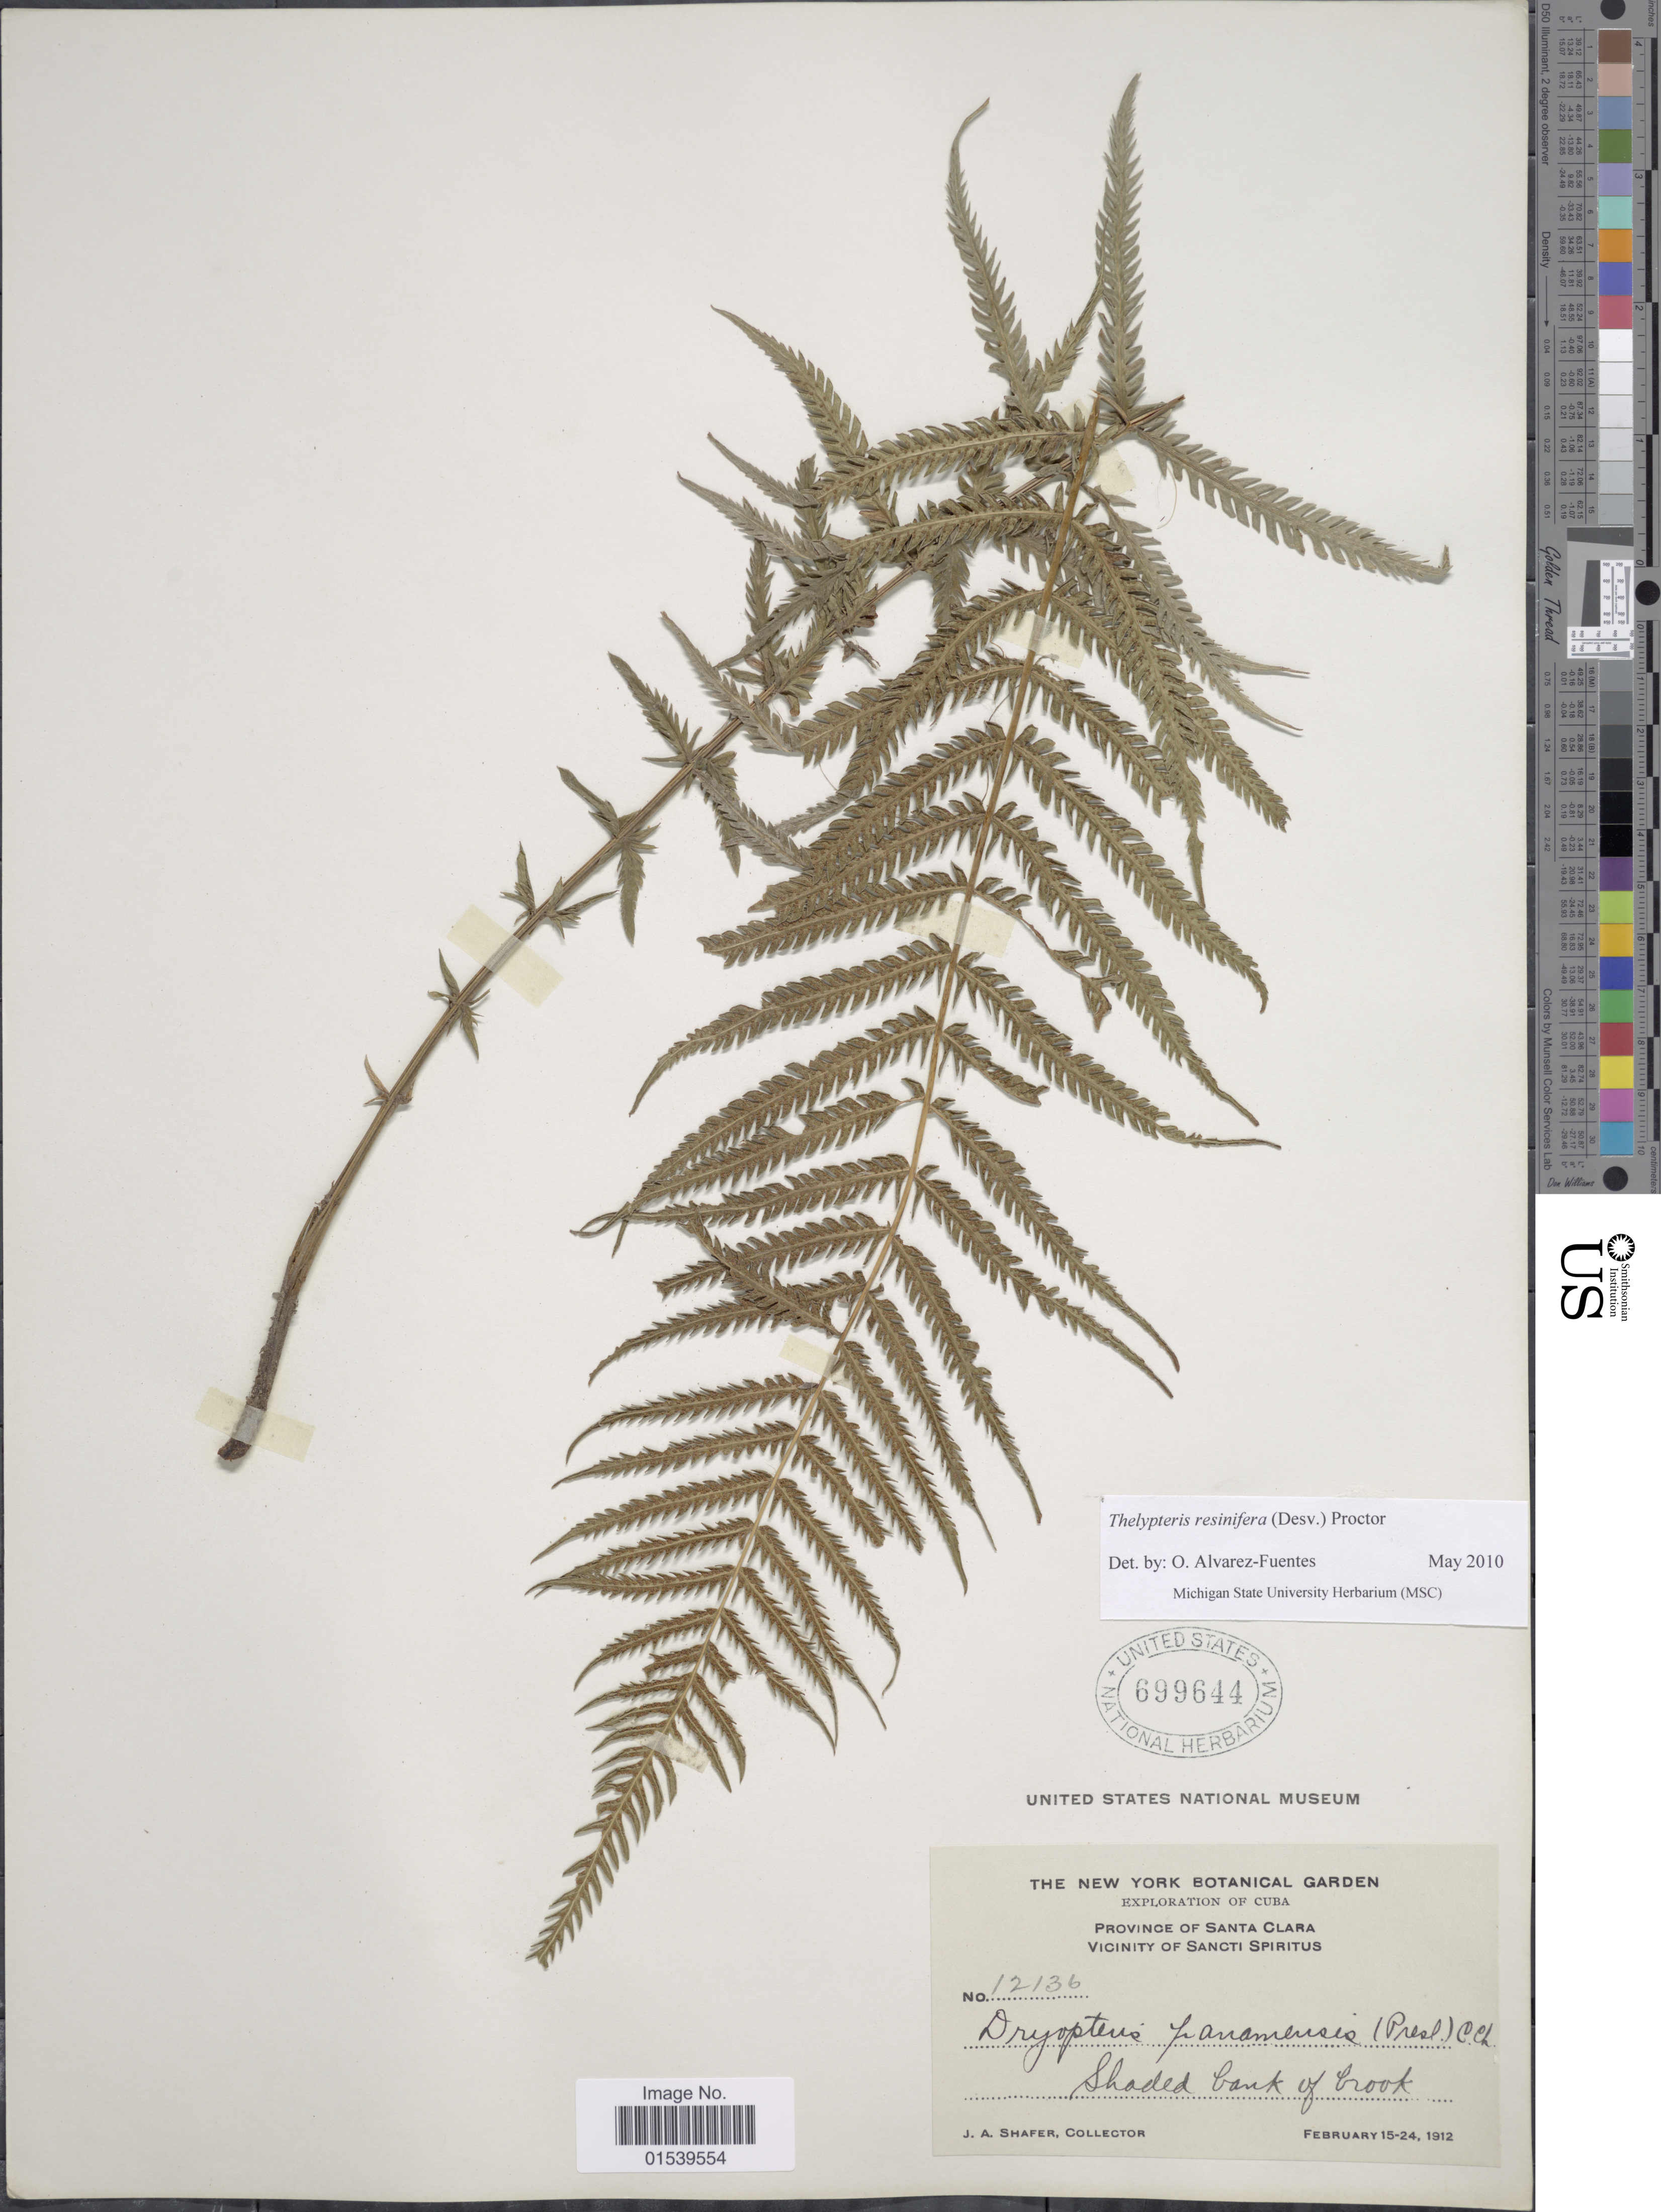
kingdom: Plantae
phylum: Tracheophyta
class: Polypodiopsida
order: Polypodiales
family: Thelypteridaceae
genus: Amauropelta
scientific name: Amauropelta resinifera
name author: (Desv.) Pic. Serm.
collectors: J. A. Shafer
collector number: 12136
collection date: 1912-02-15/1912-02-24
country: Cuba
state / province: Las Villas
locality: Province of Santa Clara, Vicinity of Sancti Spiritus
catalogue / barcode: US 699644